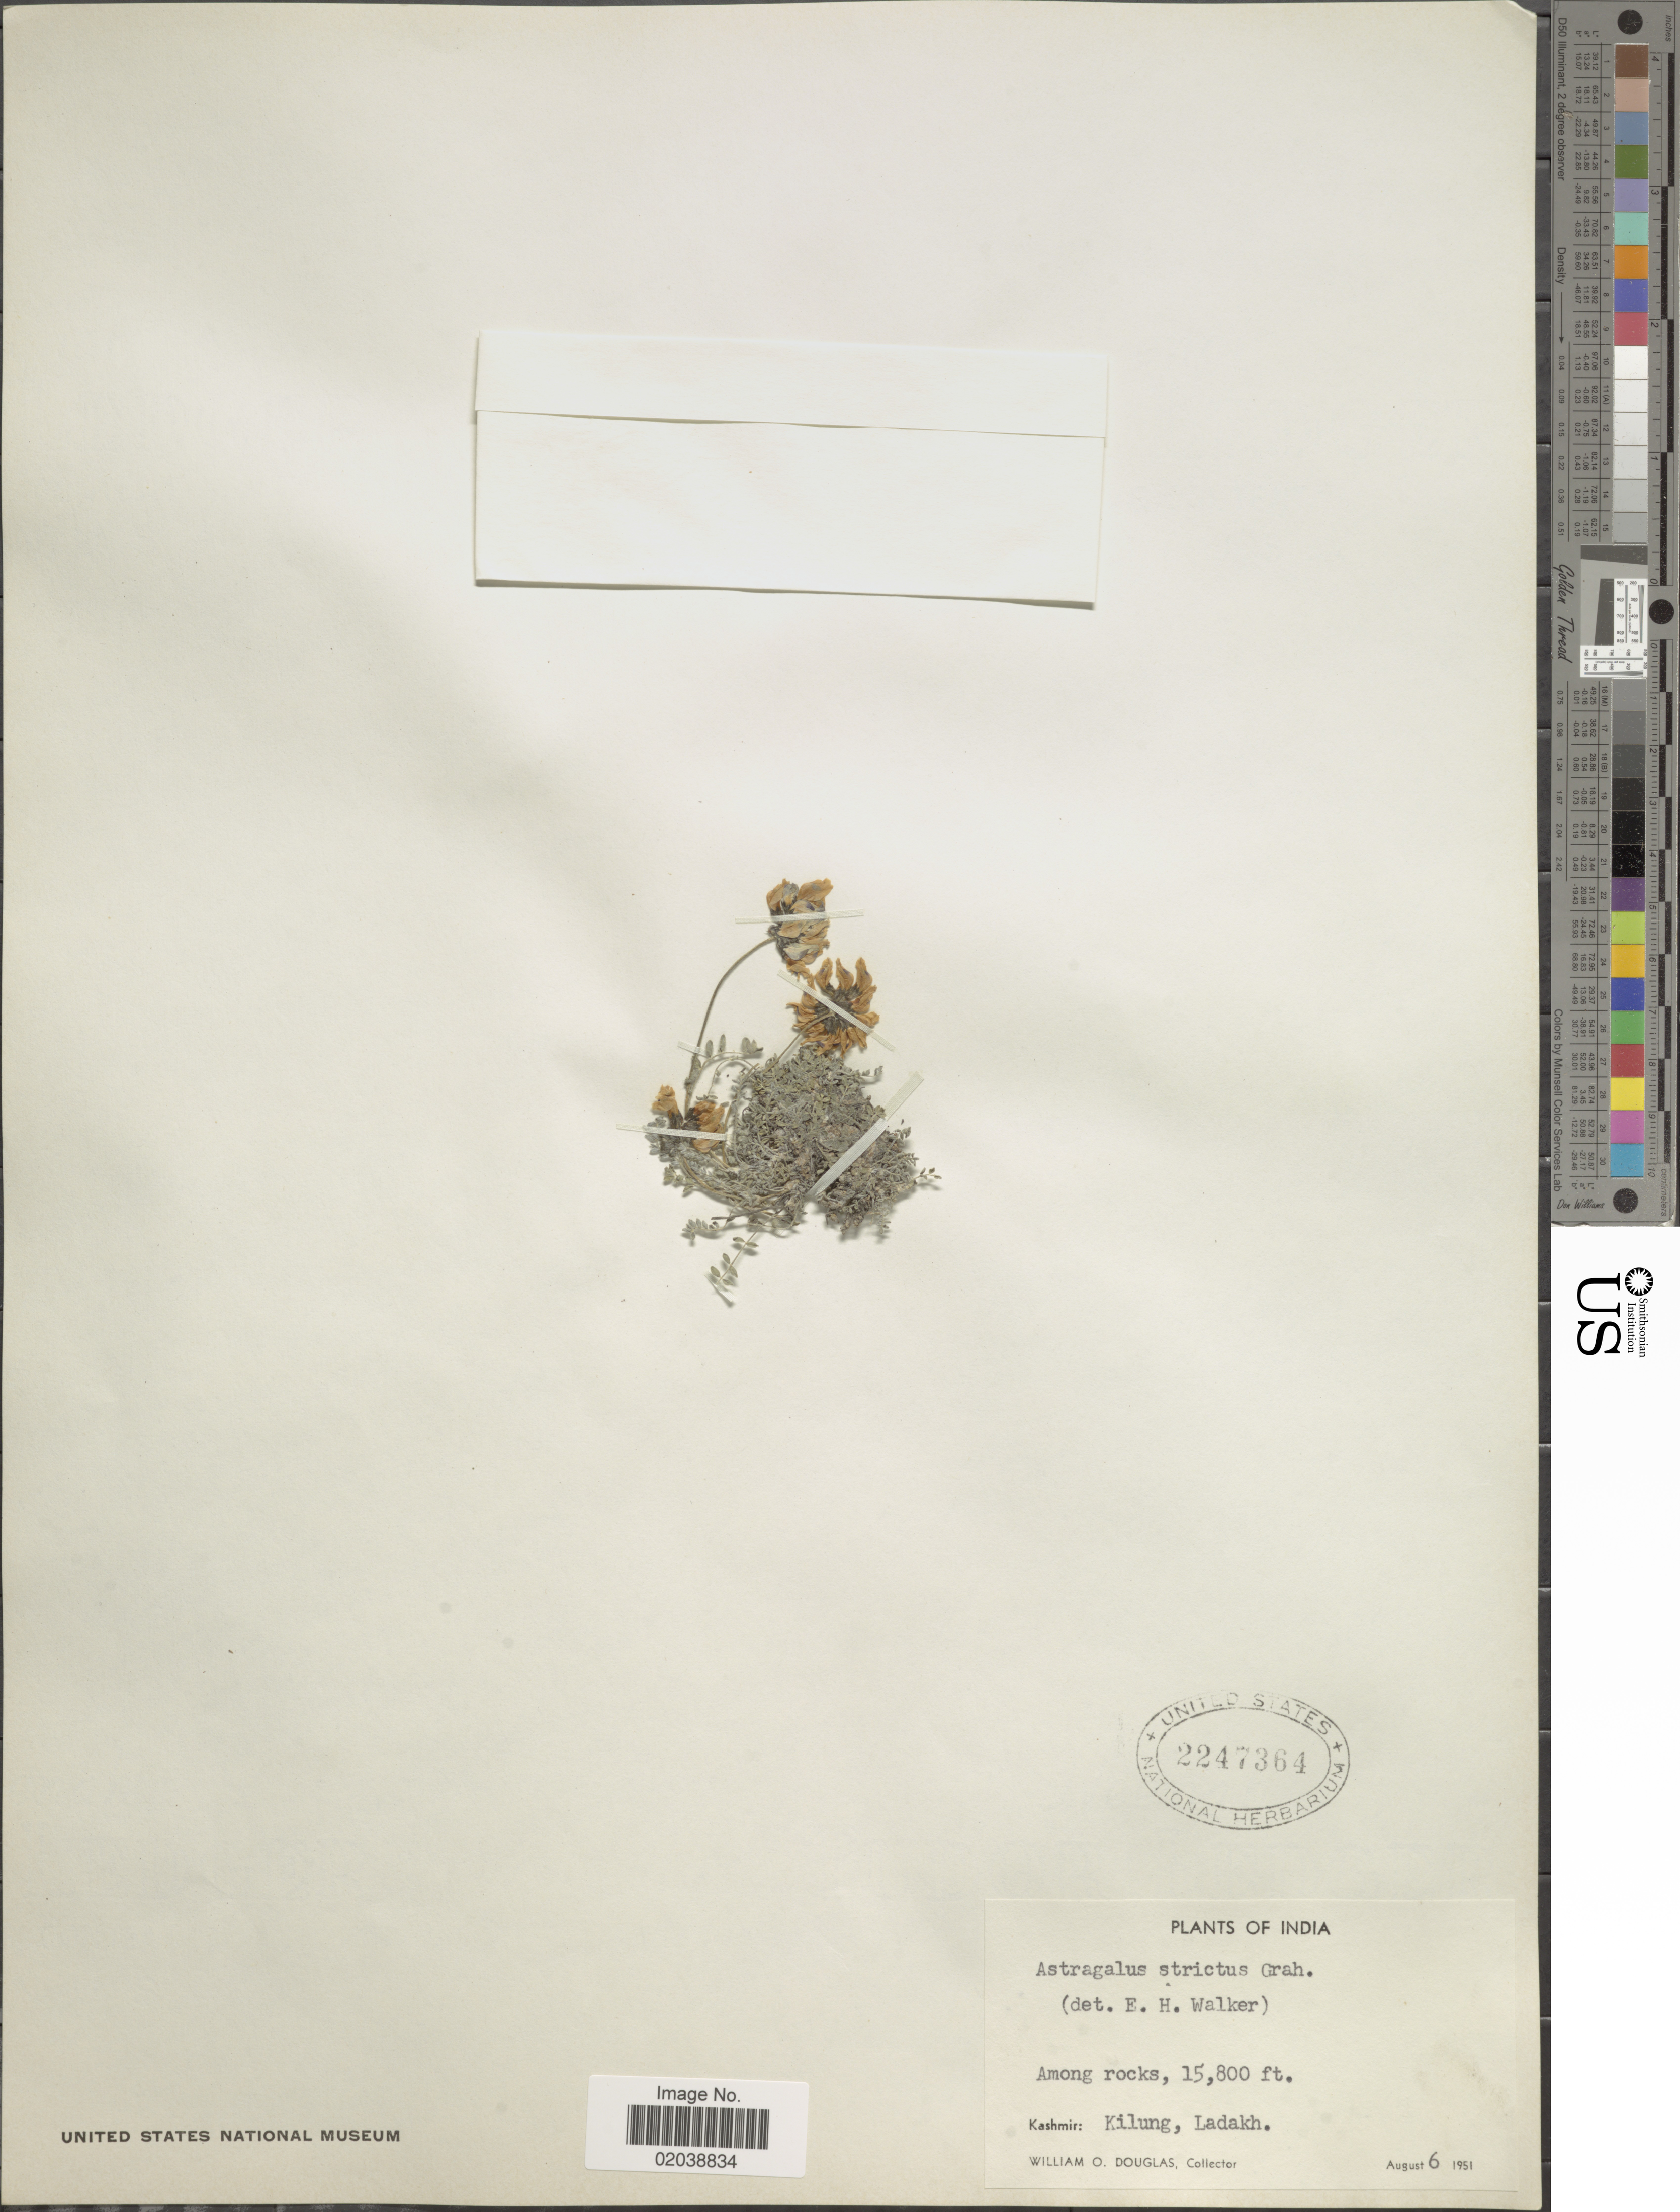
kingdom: Plantae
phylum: Tracheophyta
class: Magnoliopsida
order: Fabales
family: Fabaceae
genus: Astragalus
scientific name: Astragalus strictus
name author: Graham ex Benth.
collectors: W. Douglas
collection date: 1951-08-06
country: India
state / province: Jammu and Kashmir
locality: Among rocks, Kashmir: Kilung, Ladakh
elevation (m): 4816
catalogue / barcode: US 2247364